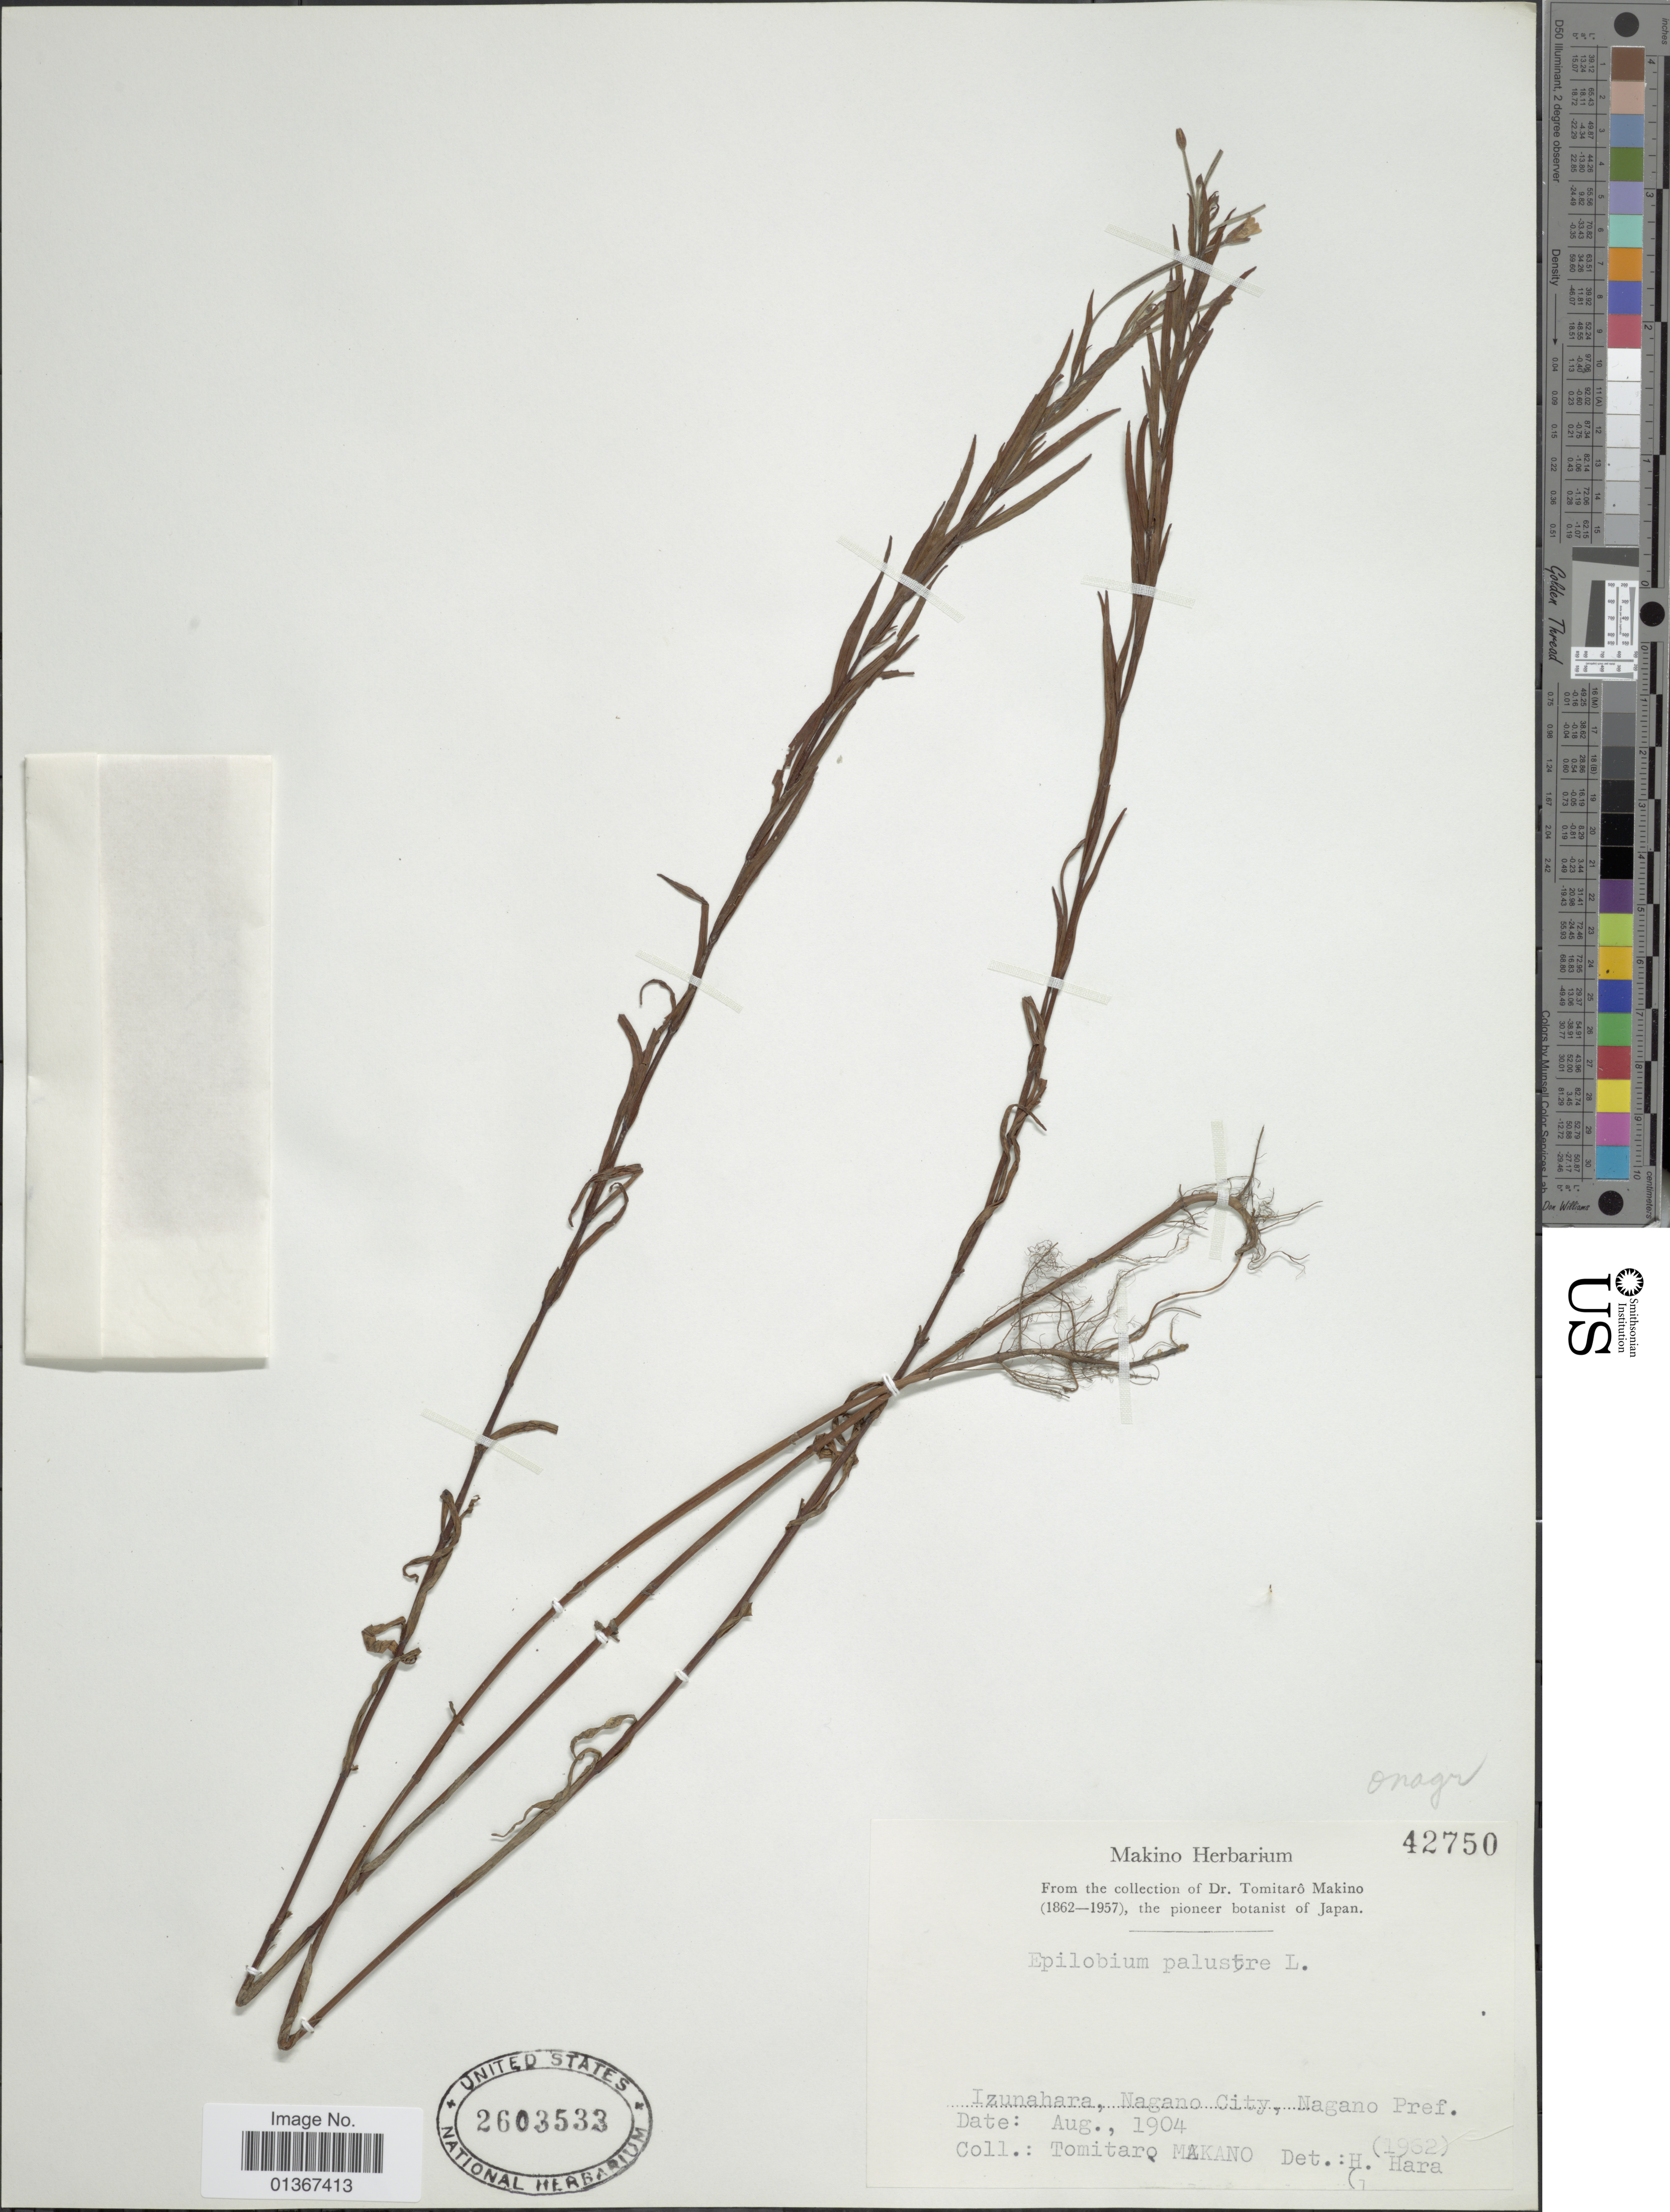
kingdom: Plantae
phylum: Tracheophyta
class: Magnoliopsida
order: Myrtales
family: Onagraceae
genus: Epilobium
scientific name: Epilobium palustre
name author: L.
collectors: T. Makino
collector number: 42750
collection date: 1904-08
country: Japan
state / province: Nagano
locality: Izunahara.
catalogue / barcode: US 2603533